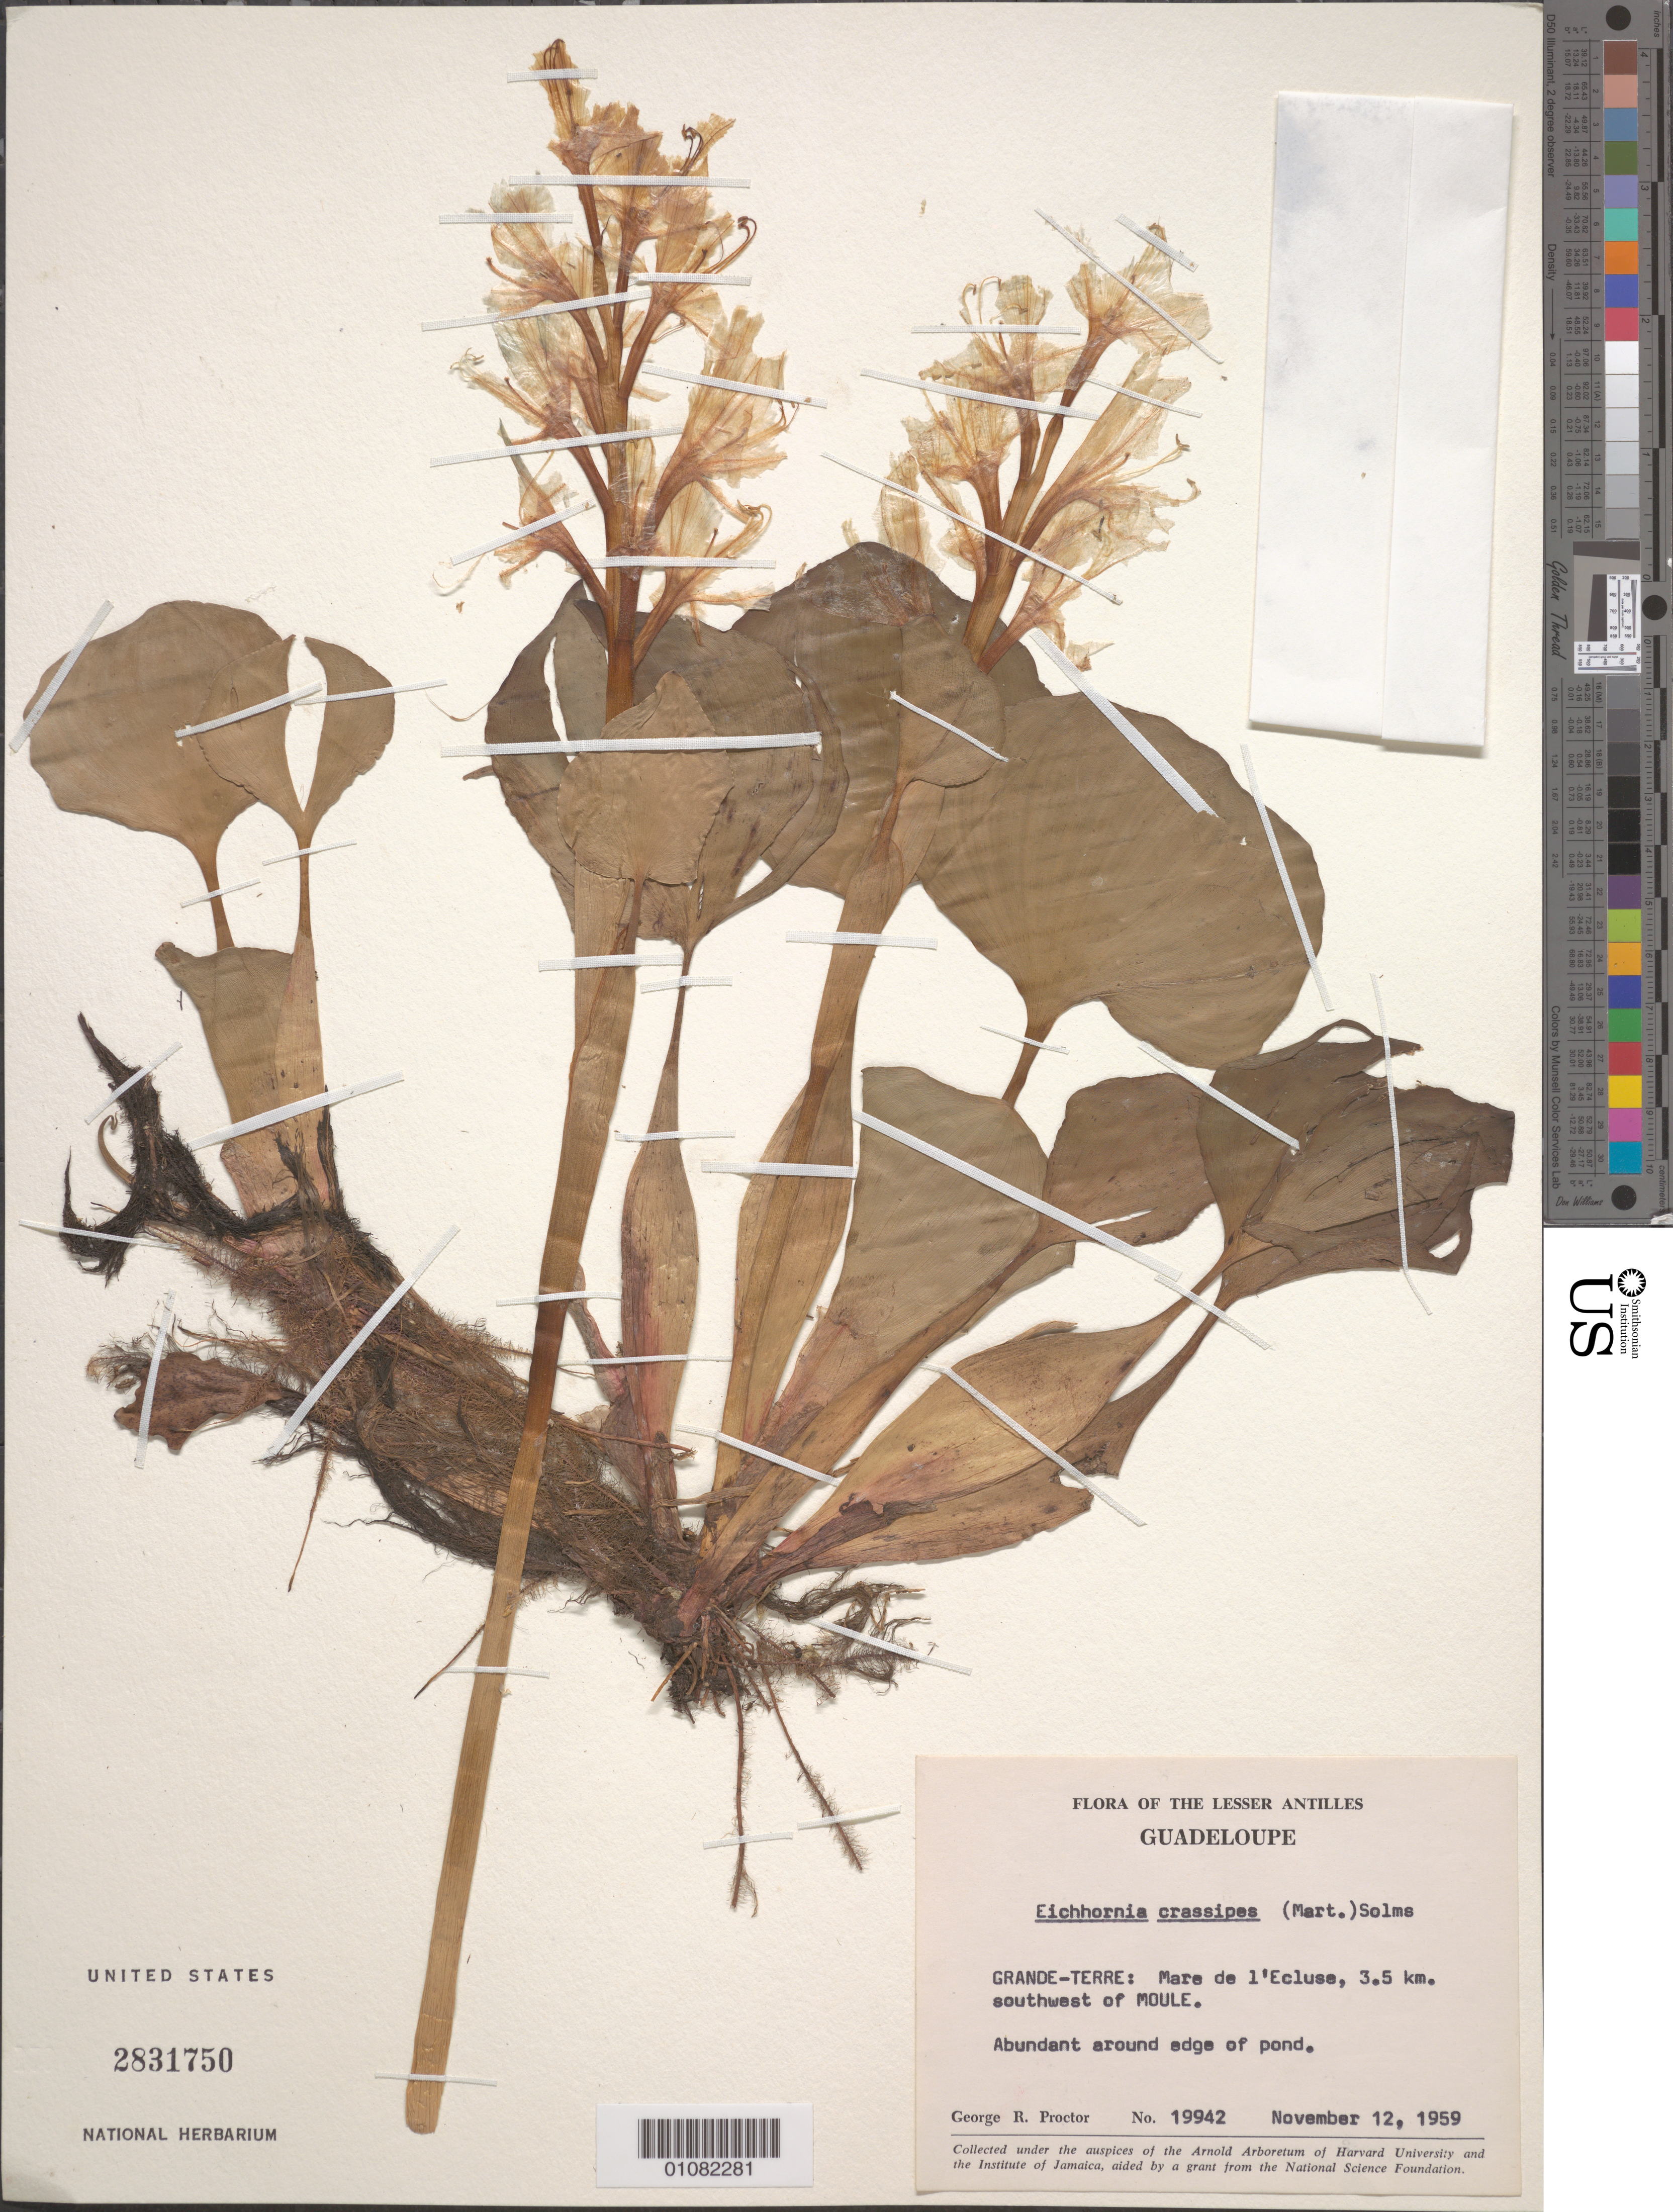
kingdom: Plantae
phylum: Tracheophyta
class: Liliopsida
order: Commelinales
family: Pontederiaceae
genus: Eichhornia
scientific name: Eichhornia crassipes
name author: (Mart.) Solms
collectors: G. R. Proctor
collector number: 19942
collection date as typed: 12 Nov 1959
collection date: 1959-11-12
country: Guadeloupe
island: Grande Terre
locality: Mare de l'Ecluse, 3.5 km SW of Moule.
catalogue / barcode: US 2831750